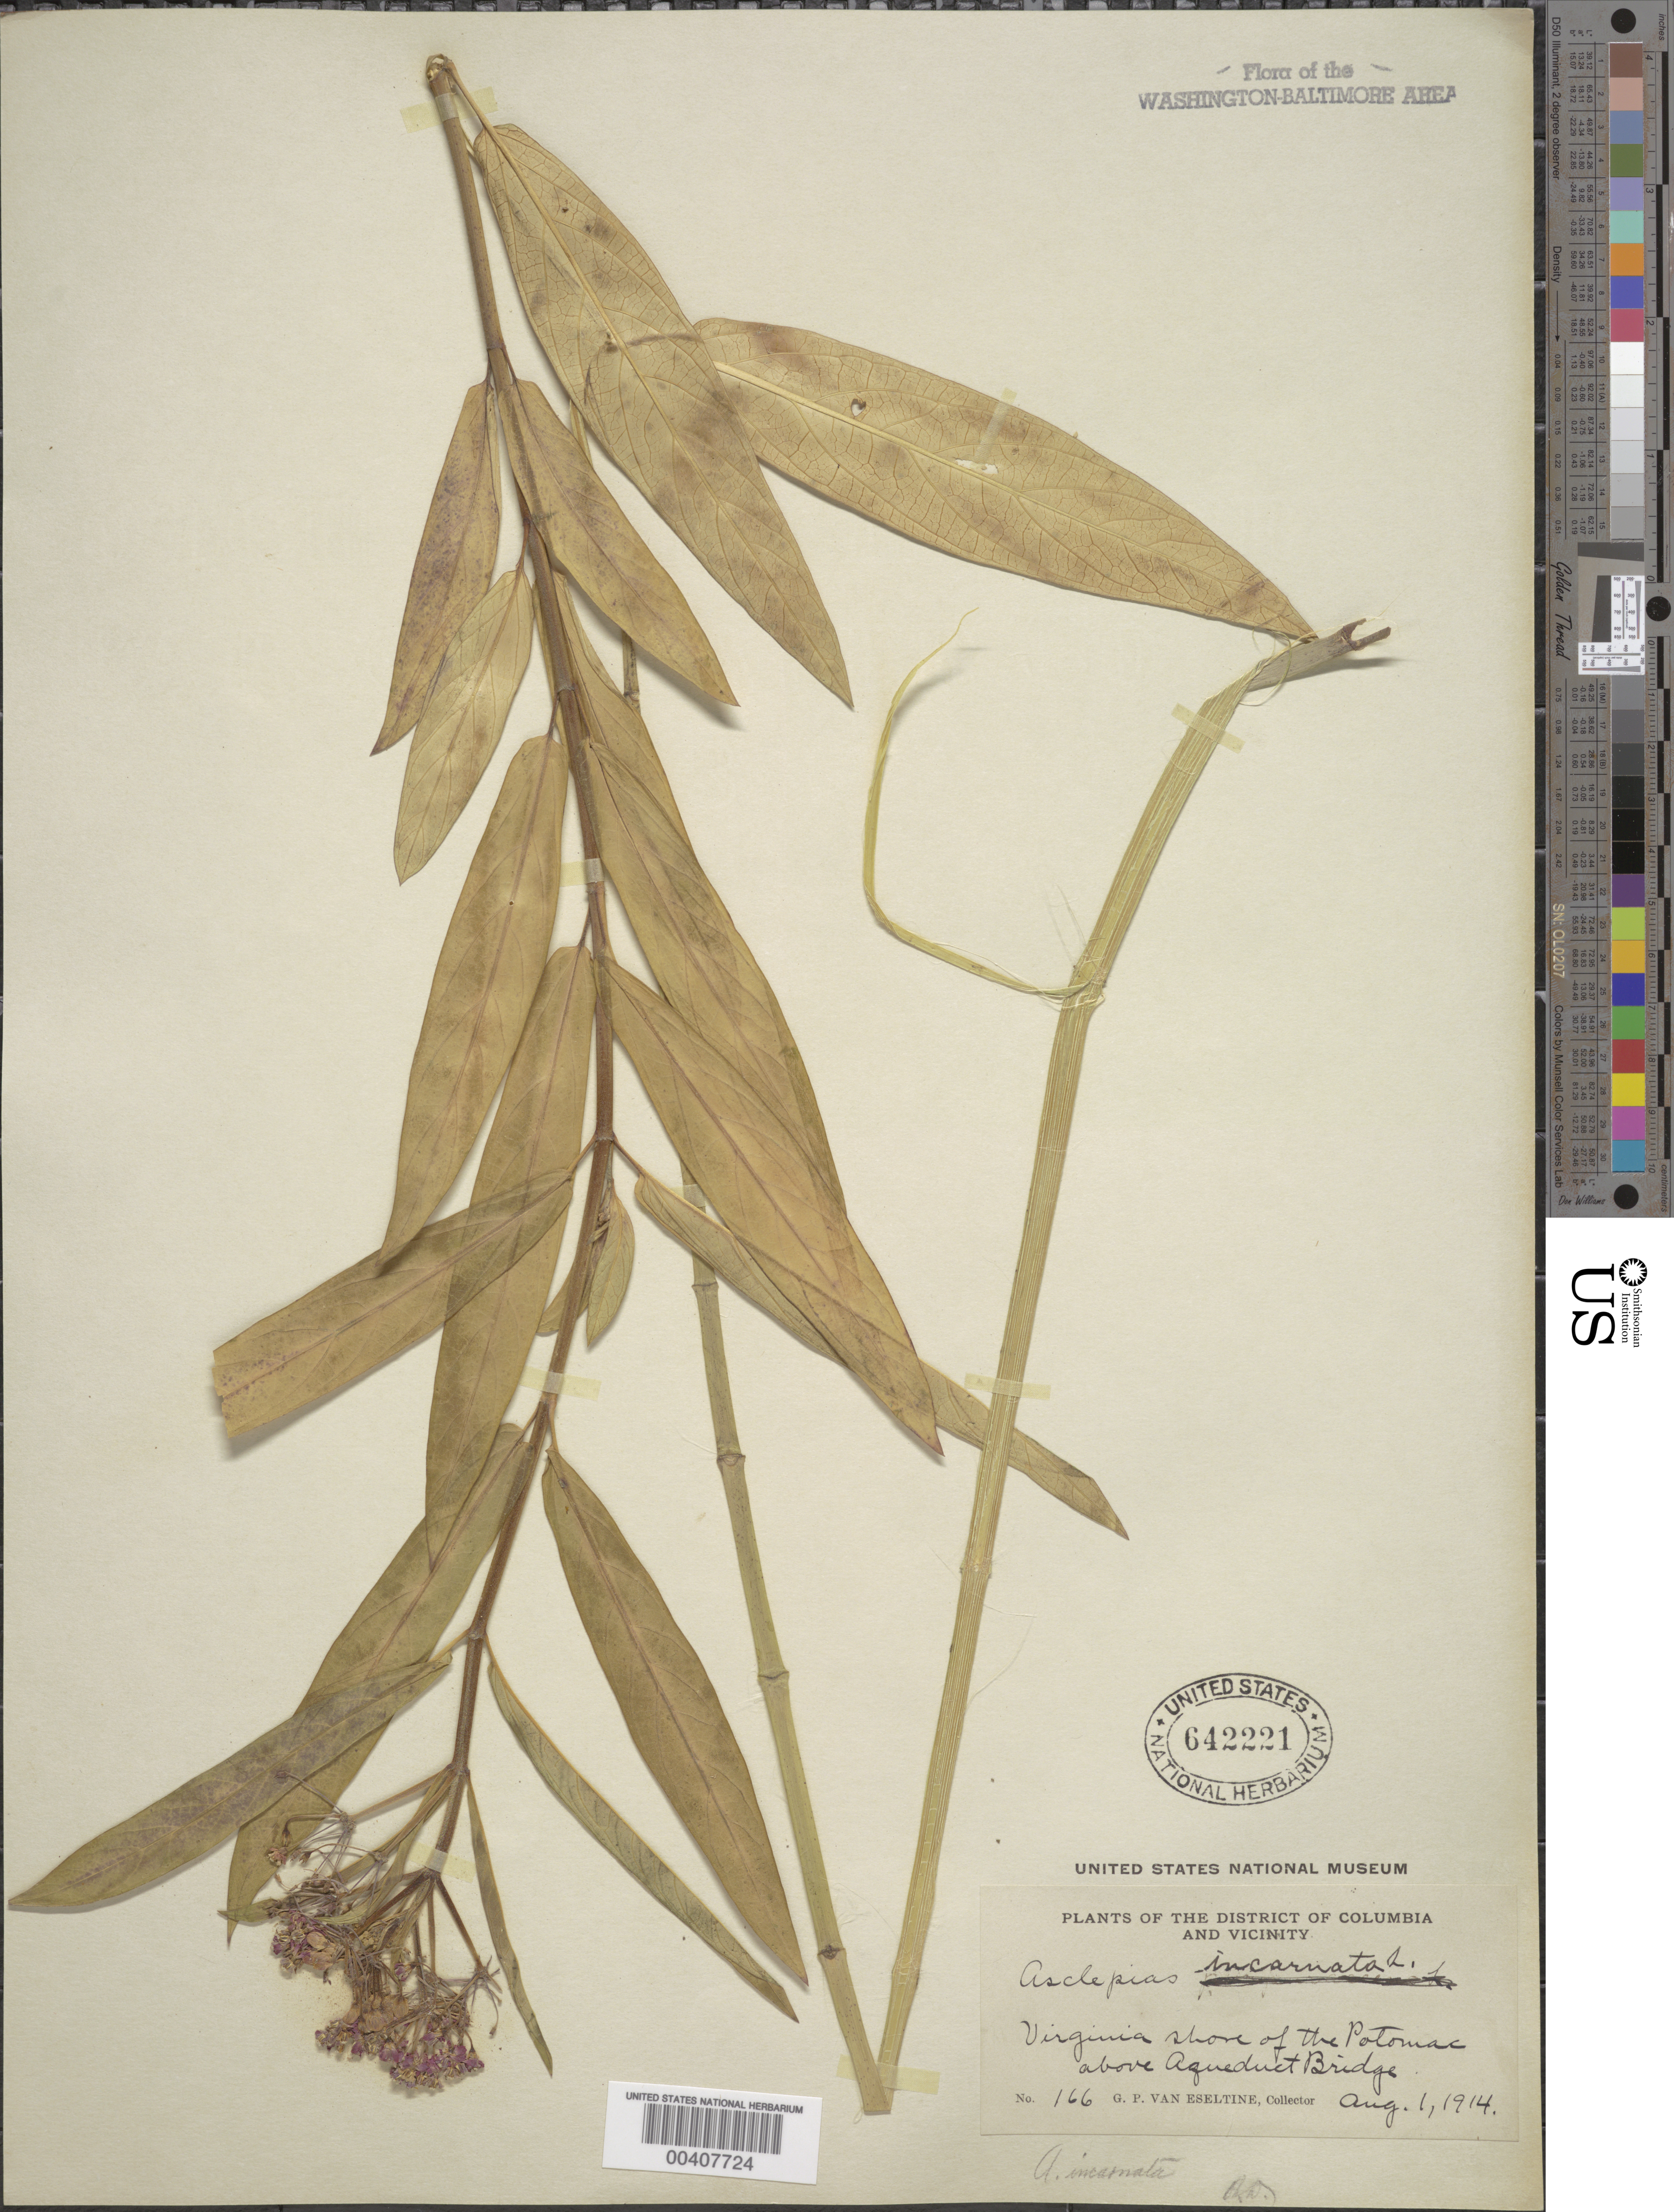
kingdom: Plantae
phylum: Tracheophyta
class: Magnoliopsida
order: Gentianales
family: Apocynaceae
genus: Asclepias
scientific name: Asclepias incarnata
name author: L.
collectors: G. P. Van Eseltine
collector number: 166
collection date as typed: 01 Aug 1914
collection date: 1914-08-01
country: United States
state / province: Virginia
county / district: Arlington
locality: Potomac shore above Aqueduct Bridge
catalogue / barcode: US 642221